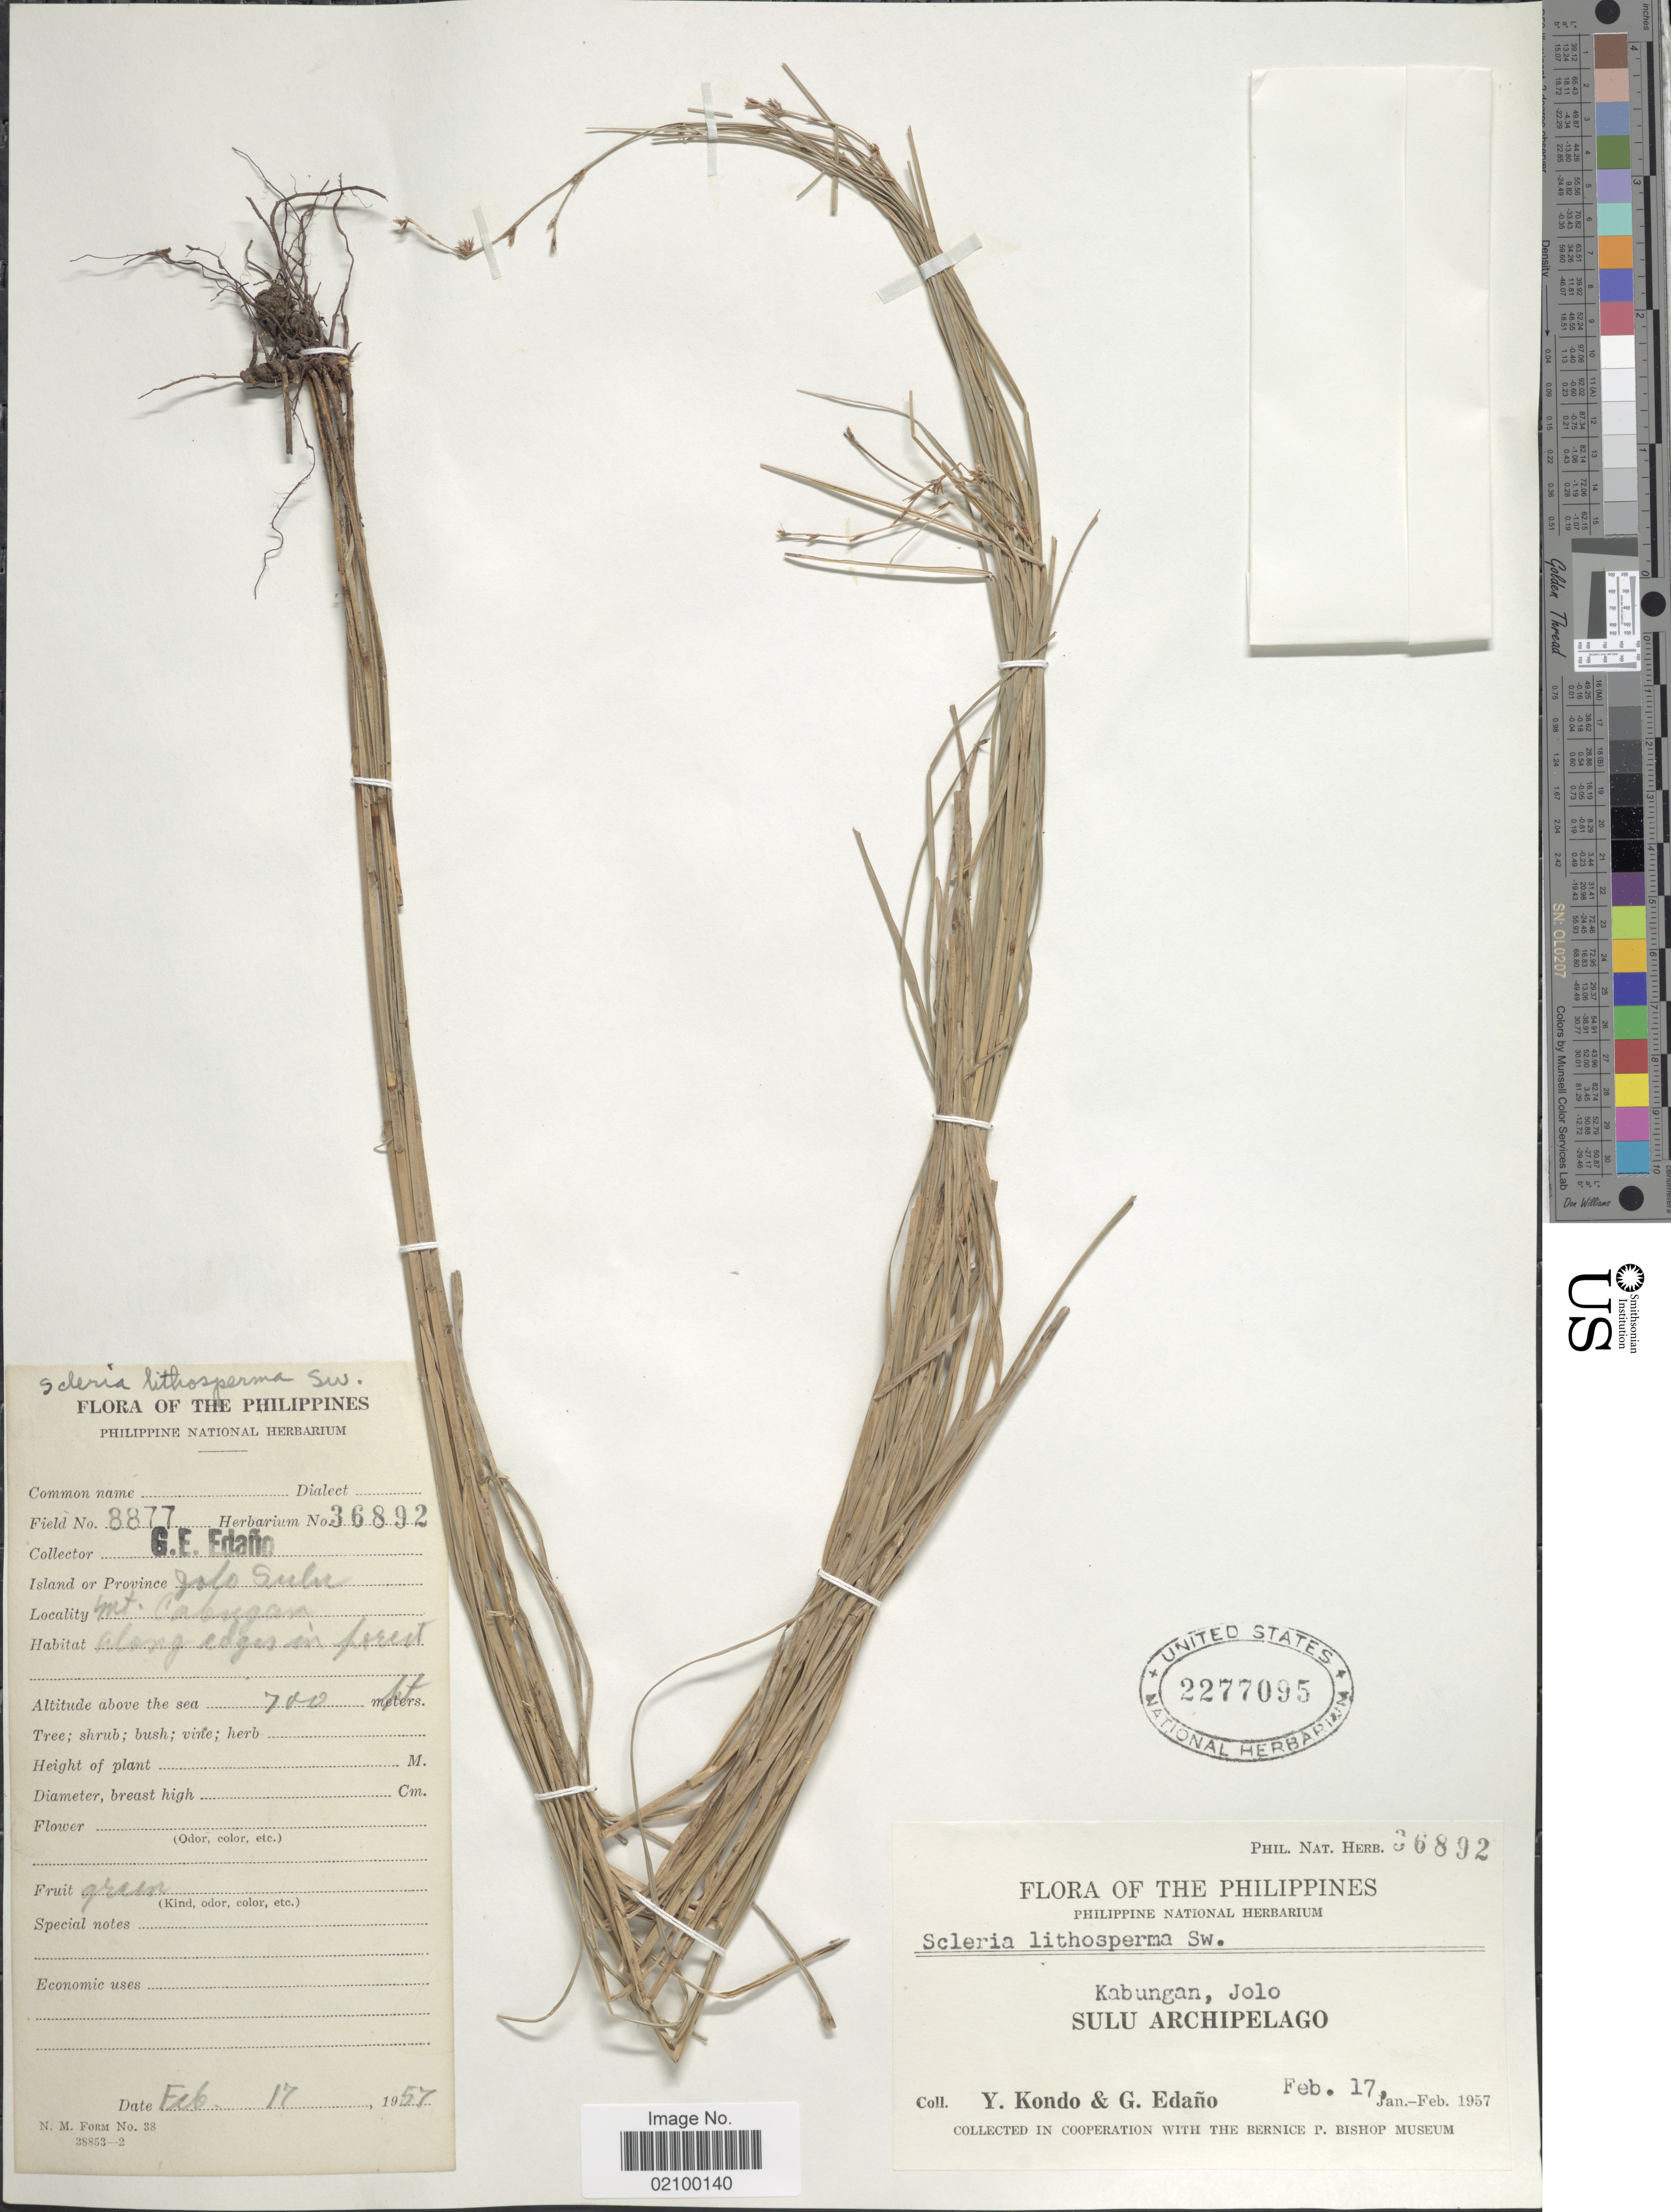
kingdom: Plantae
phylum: Tracheophyta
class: Liliopsida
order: Poales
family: Cyperaceae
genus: Scleria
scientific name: Scleria lithosperma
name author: (L.) Sw.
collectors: Y. Kondo & G. E. Edaño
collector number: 8877/36892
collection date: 1957-02-17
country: Philippines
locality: Kabungan, Jolo, Sulu Archipelago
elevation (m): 213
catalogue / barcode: US 2277095